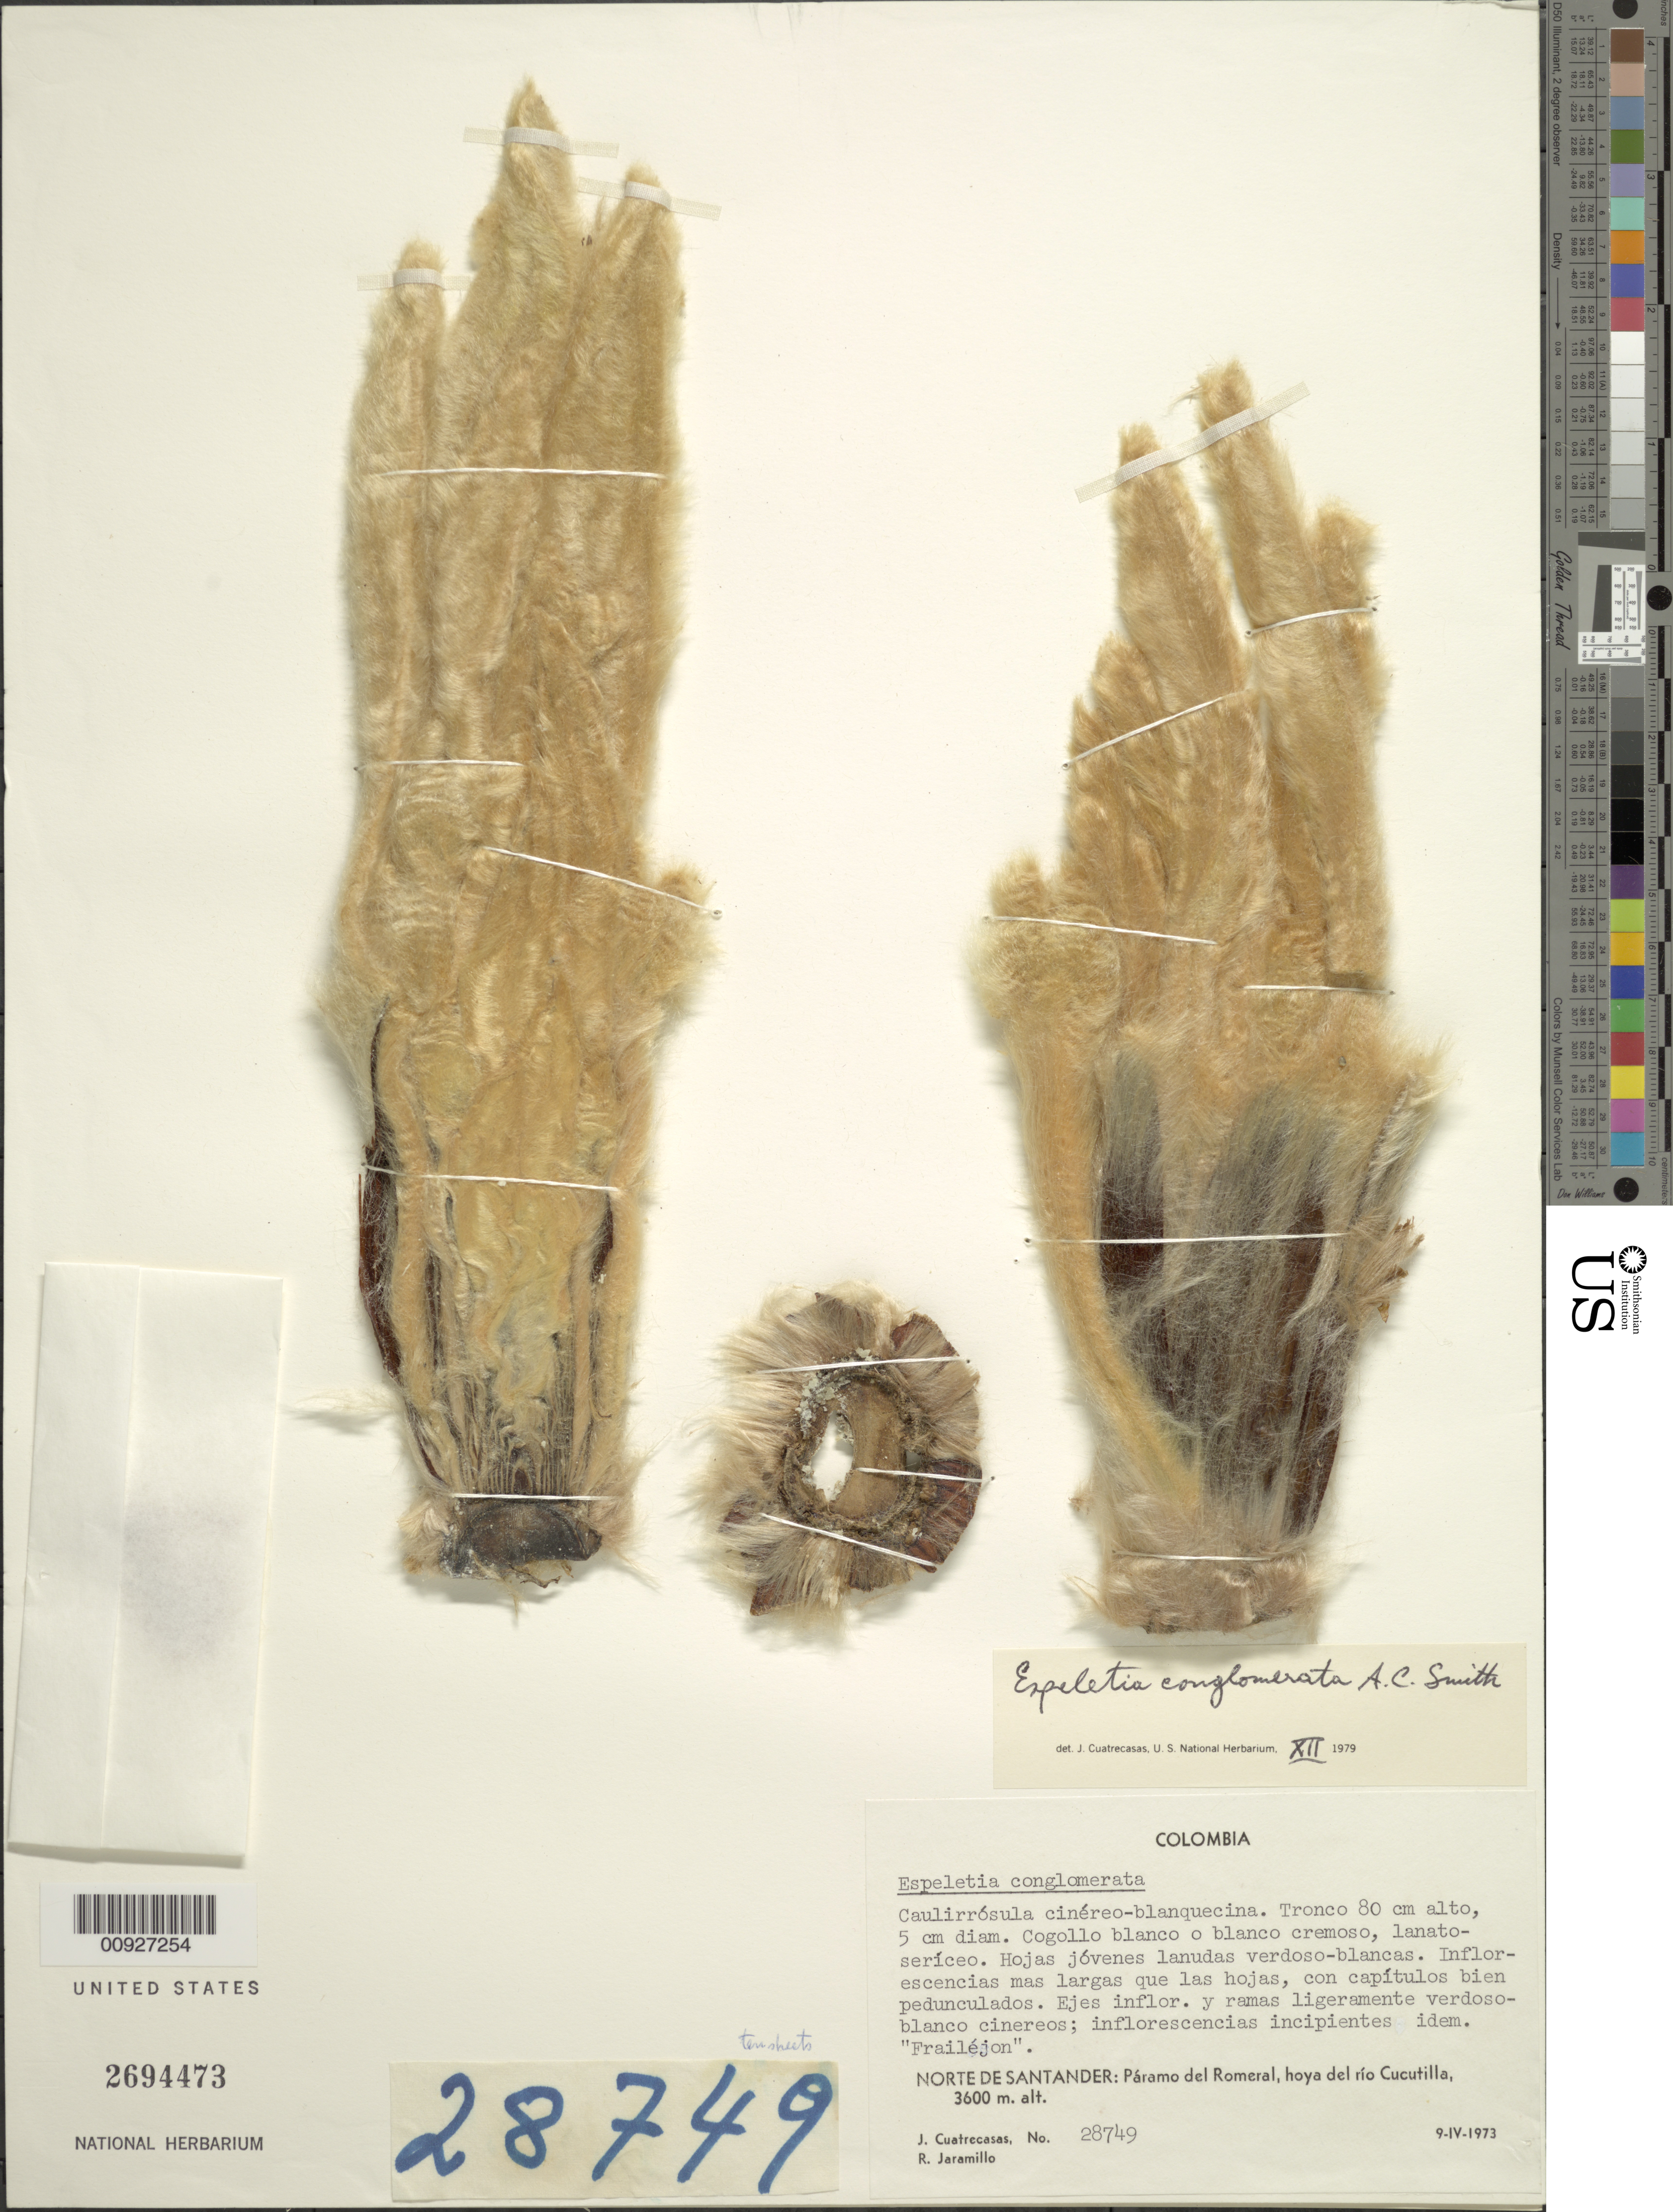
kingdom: Plantae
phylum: Tracheophyta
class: Magnoliopsida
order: Asterales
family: Asteraceae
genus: Espeletia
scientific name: Espeletia conglomerata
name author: A.C. Sm.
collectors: J. Cuatrecasas & R. Jaramillo M.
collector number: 28749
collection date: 1973-04-09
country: Colombia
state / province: Norte de Santander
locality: P. del Romeral. P. del Romeral, hoya del río Cucutilla.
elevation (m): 3600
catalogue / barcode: US 2694473